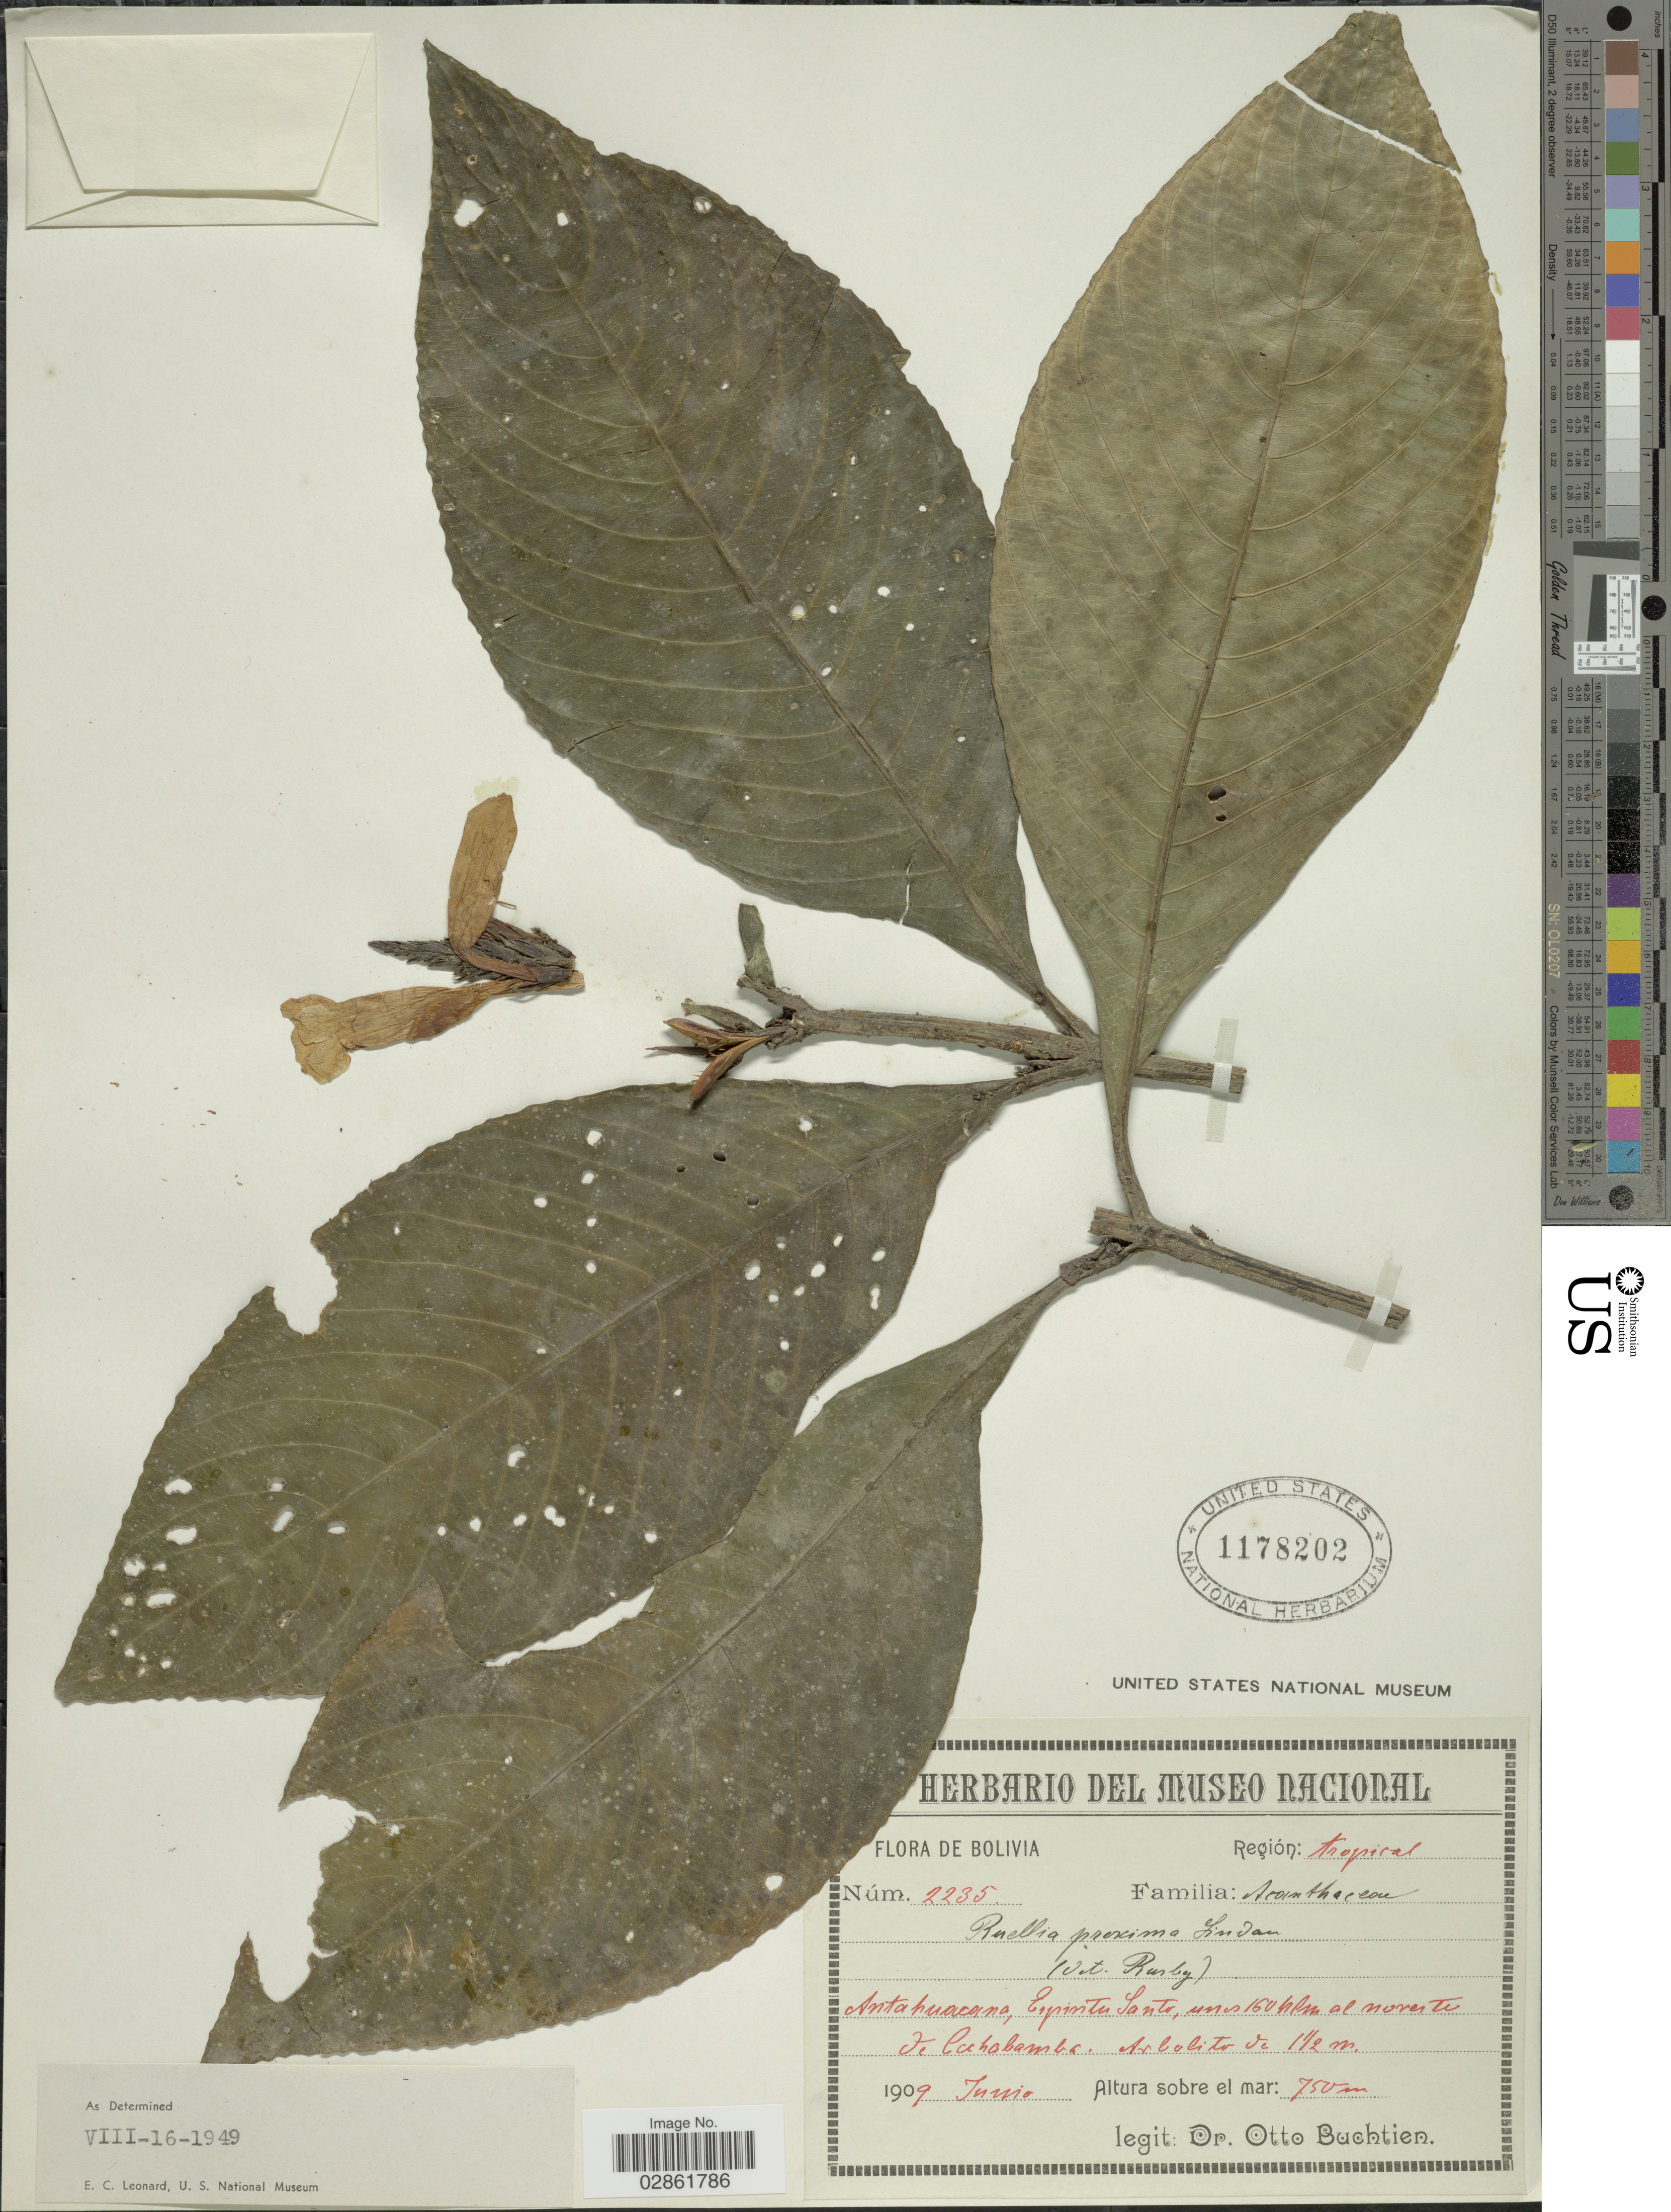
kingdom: Plantae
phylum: Tracheophyta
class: Magnoliopsida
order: Lamiales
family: Acanthaceae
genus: Ruellia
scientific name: Ruellia proxima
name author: Lindau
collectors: O. Buchtien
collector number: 2235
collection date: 1909-06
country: Bolivia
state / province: Cochabamba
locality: Región: tropical, Antahuacana, Espíritu Santo, unos 160 klm al noreste de Cochabamba.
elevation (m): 750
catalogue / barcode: US 1178202